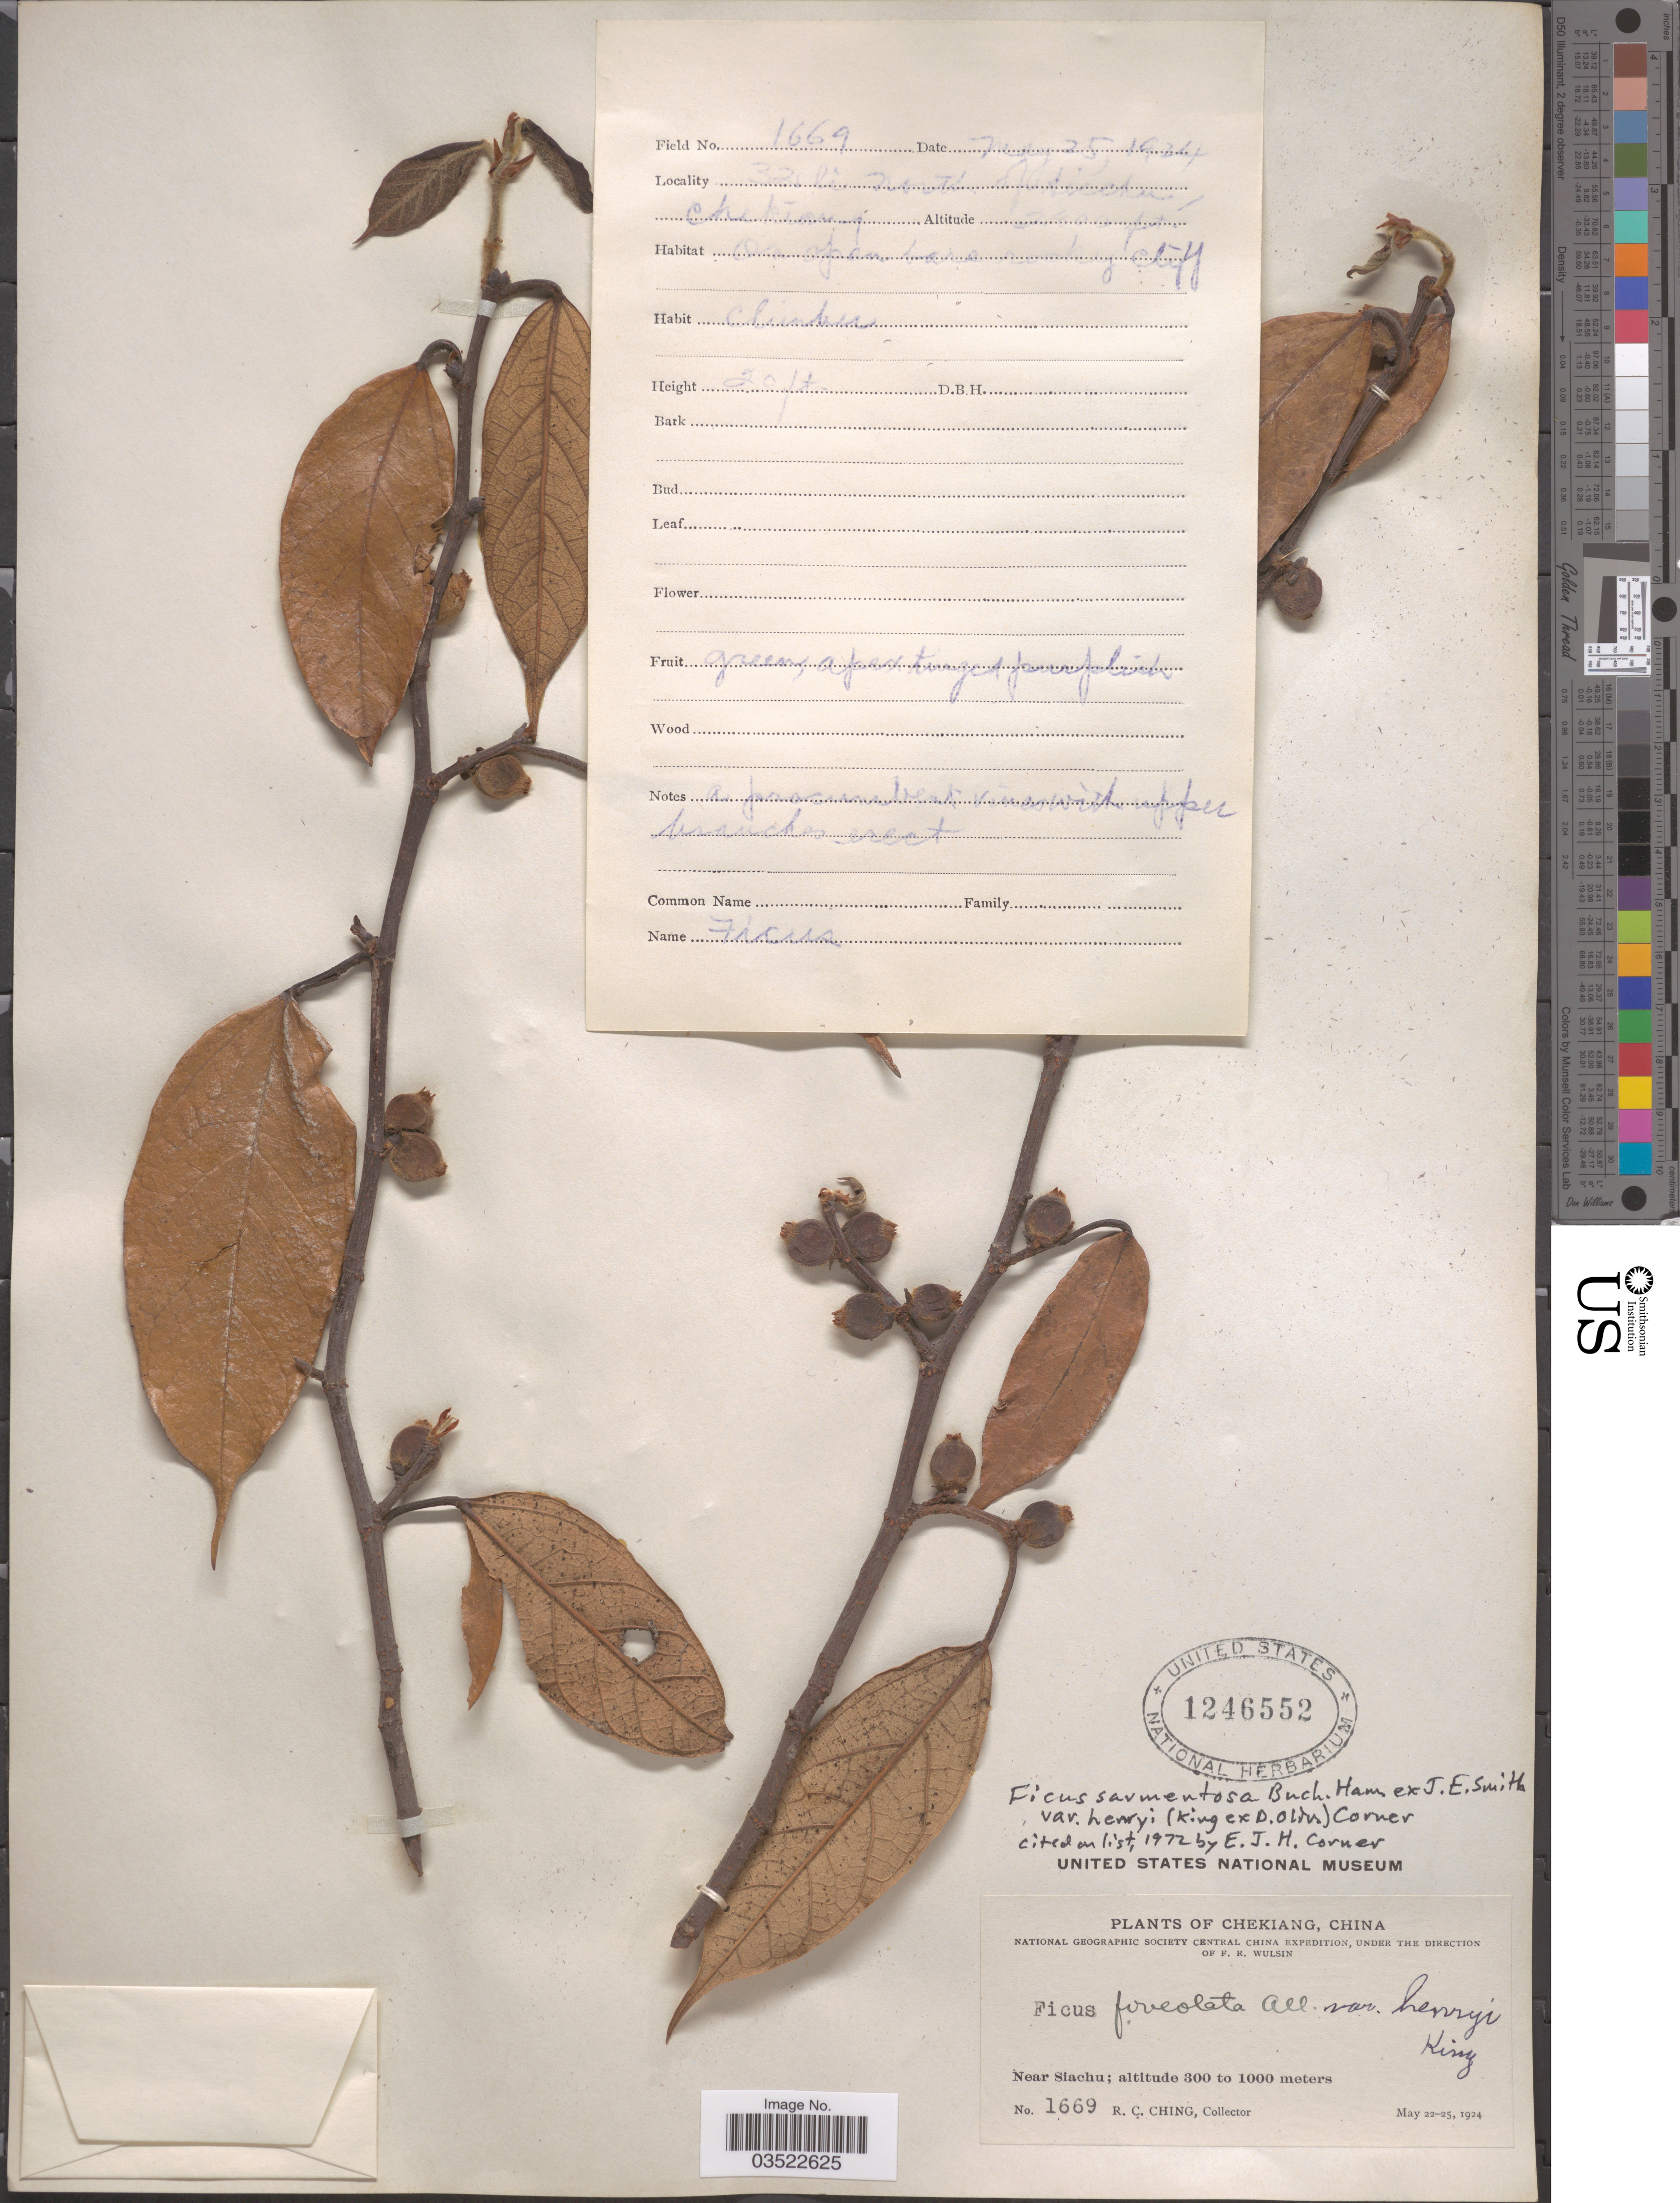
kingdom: Plantae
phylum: Tracheophyta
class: Magnoliopsida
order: Rosales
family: Moraceae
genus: Ficus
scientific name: Ficus sarmentosa var. henryi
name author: (King ex Oliv.) Corner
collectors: R. C. Ching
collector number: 1669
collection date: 1924-05-25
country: China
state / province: Zhejiang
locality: Chekiang. Near Siachu. 32 li north of Siachu.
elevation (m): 610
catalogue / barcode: US 1246552